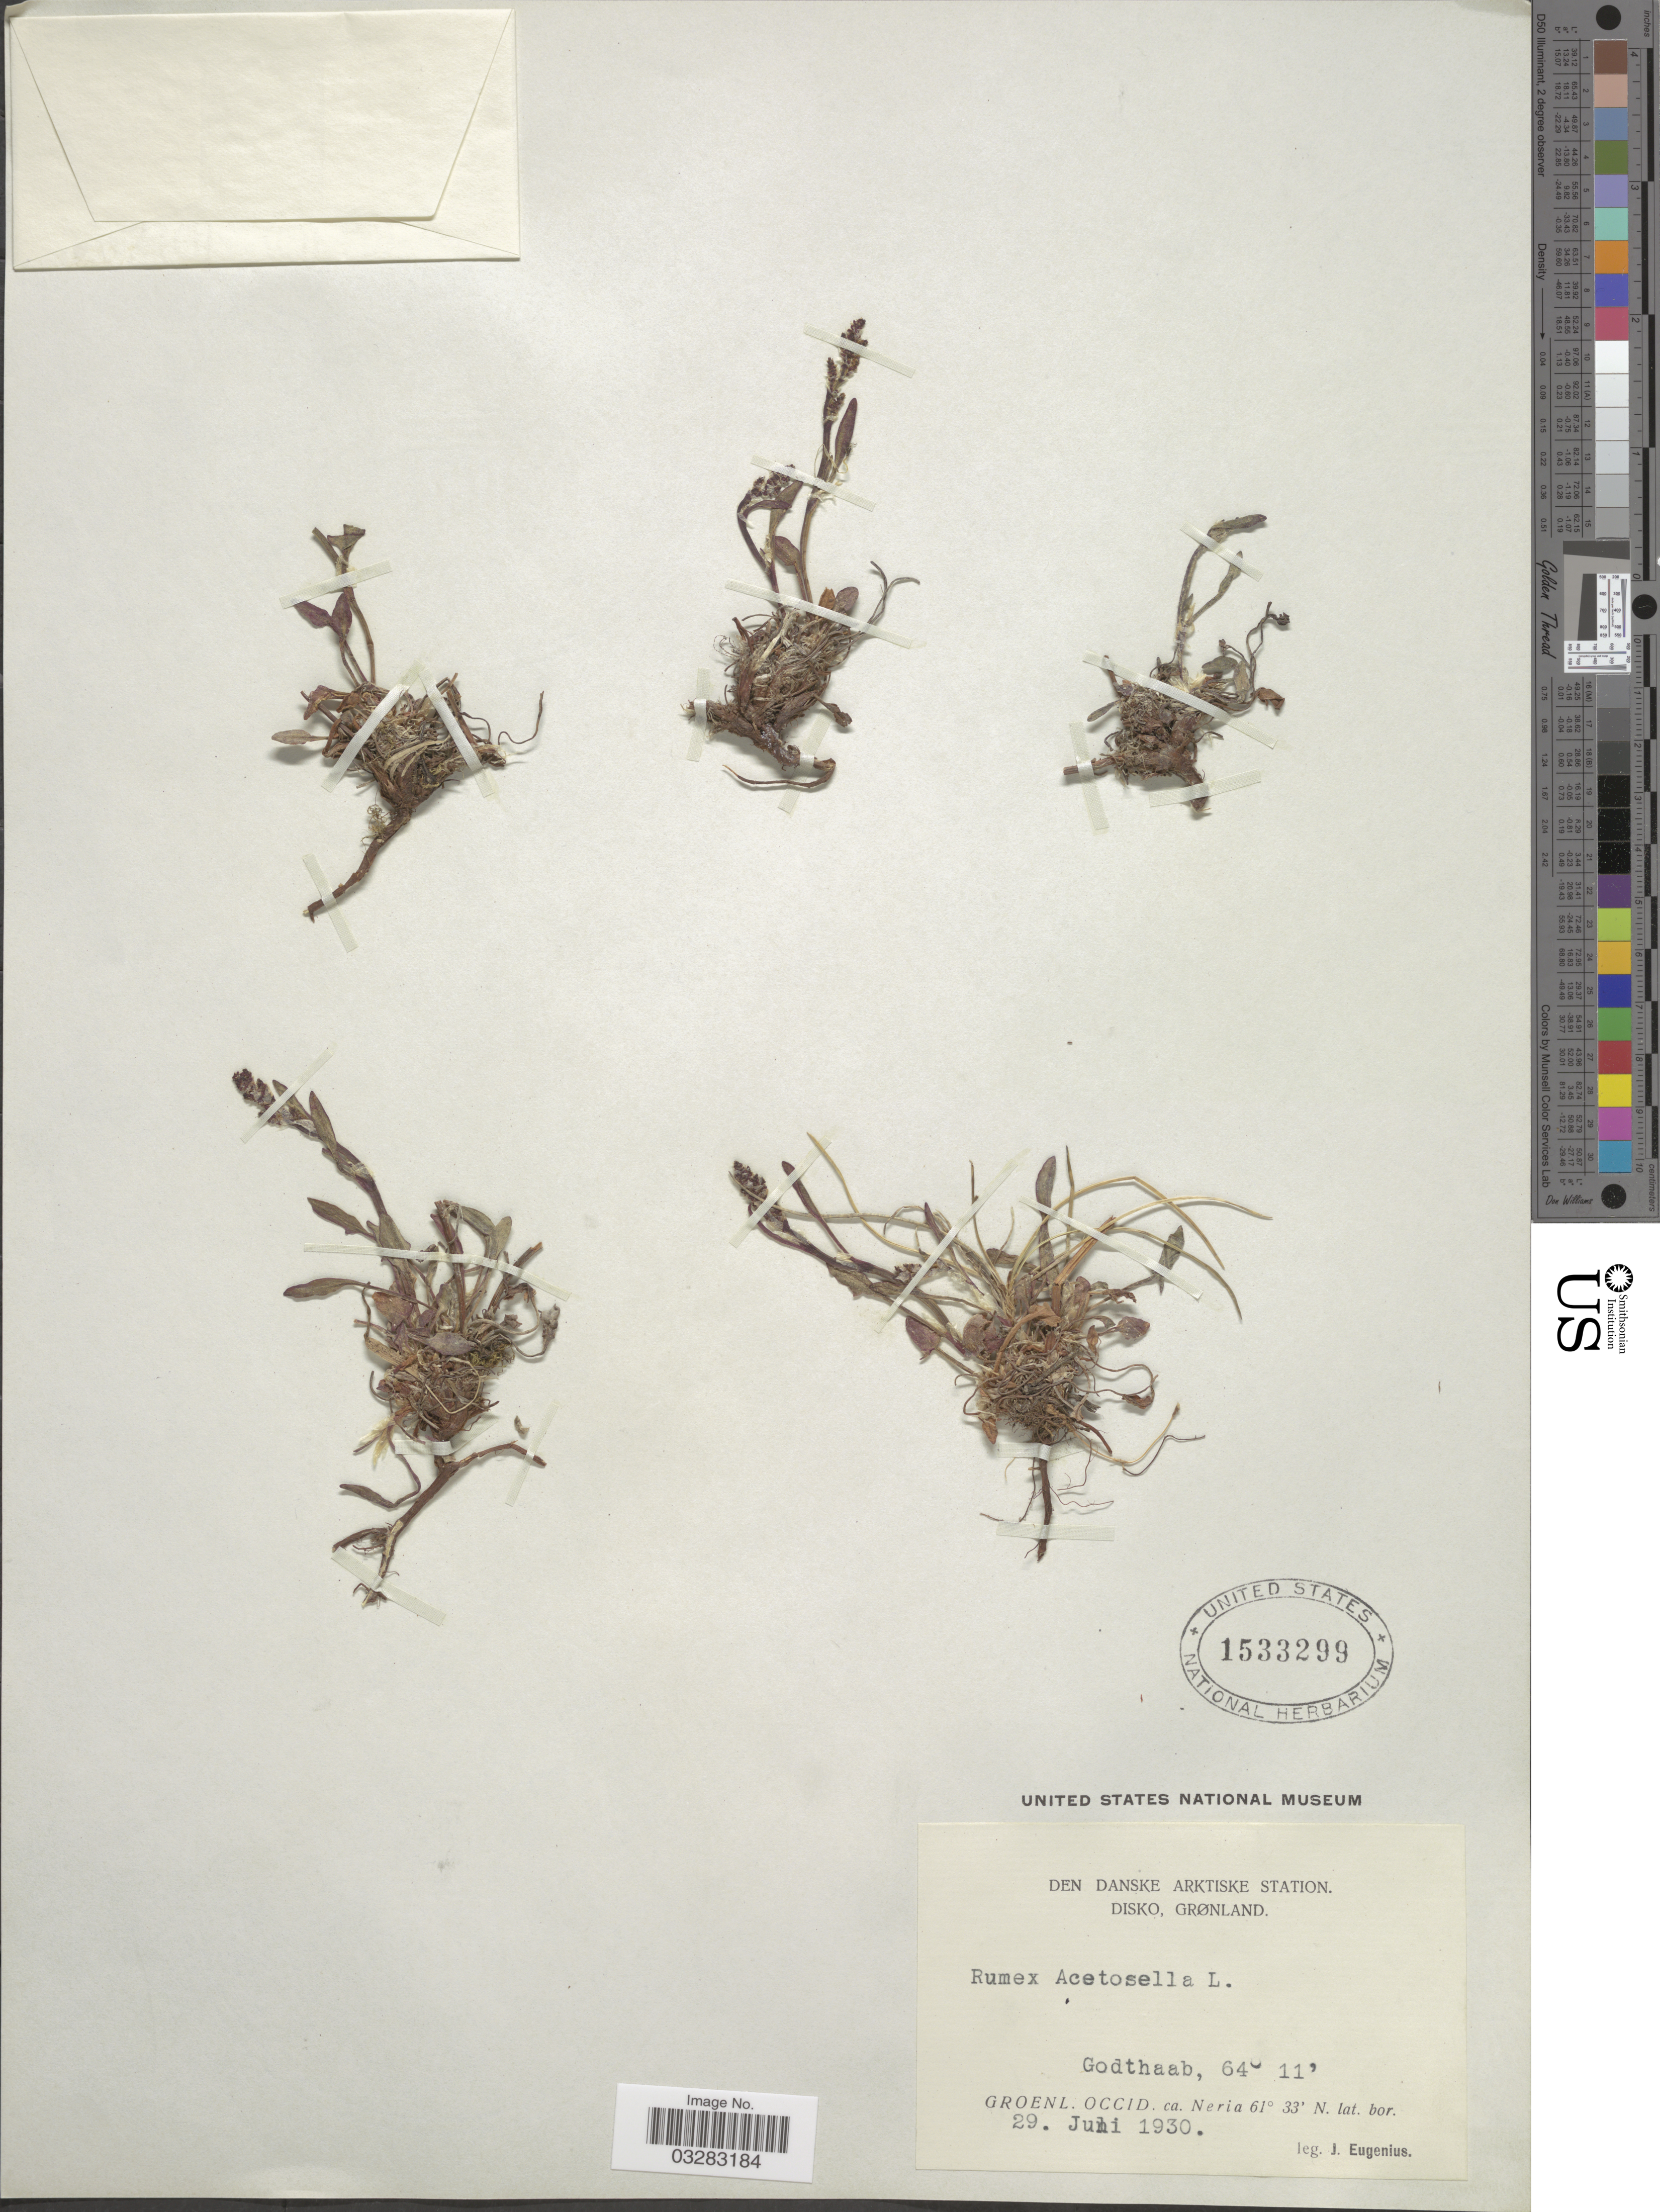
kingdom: Plantae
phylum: Tracheophyta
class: Magnoliopsida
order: Caryophyllales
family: Polygonaceae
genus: Rumex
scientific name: Rumex acetosella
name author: L.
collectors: J. Eugenius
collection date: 1930-06-29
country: Greenland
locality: Den Danske Arktiske Station. Disko, Grønland. Godthaab. Groenl. Occid. ca. Neria.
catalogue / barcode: US 1533299